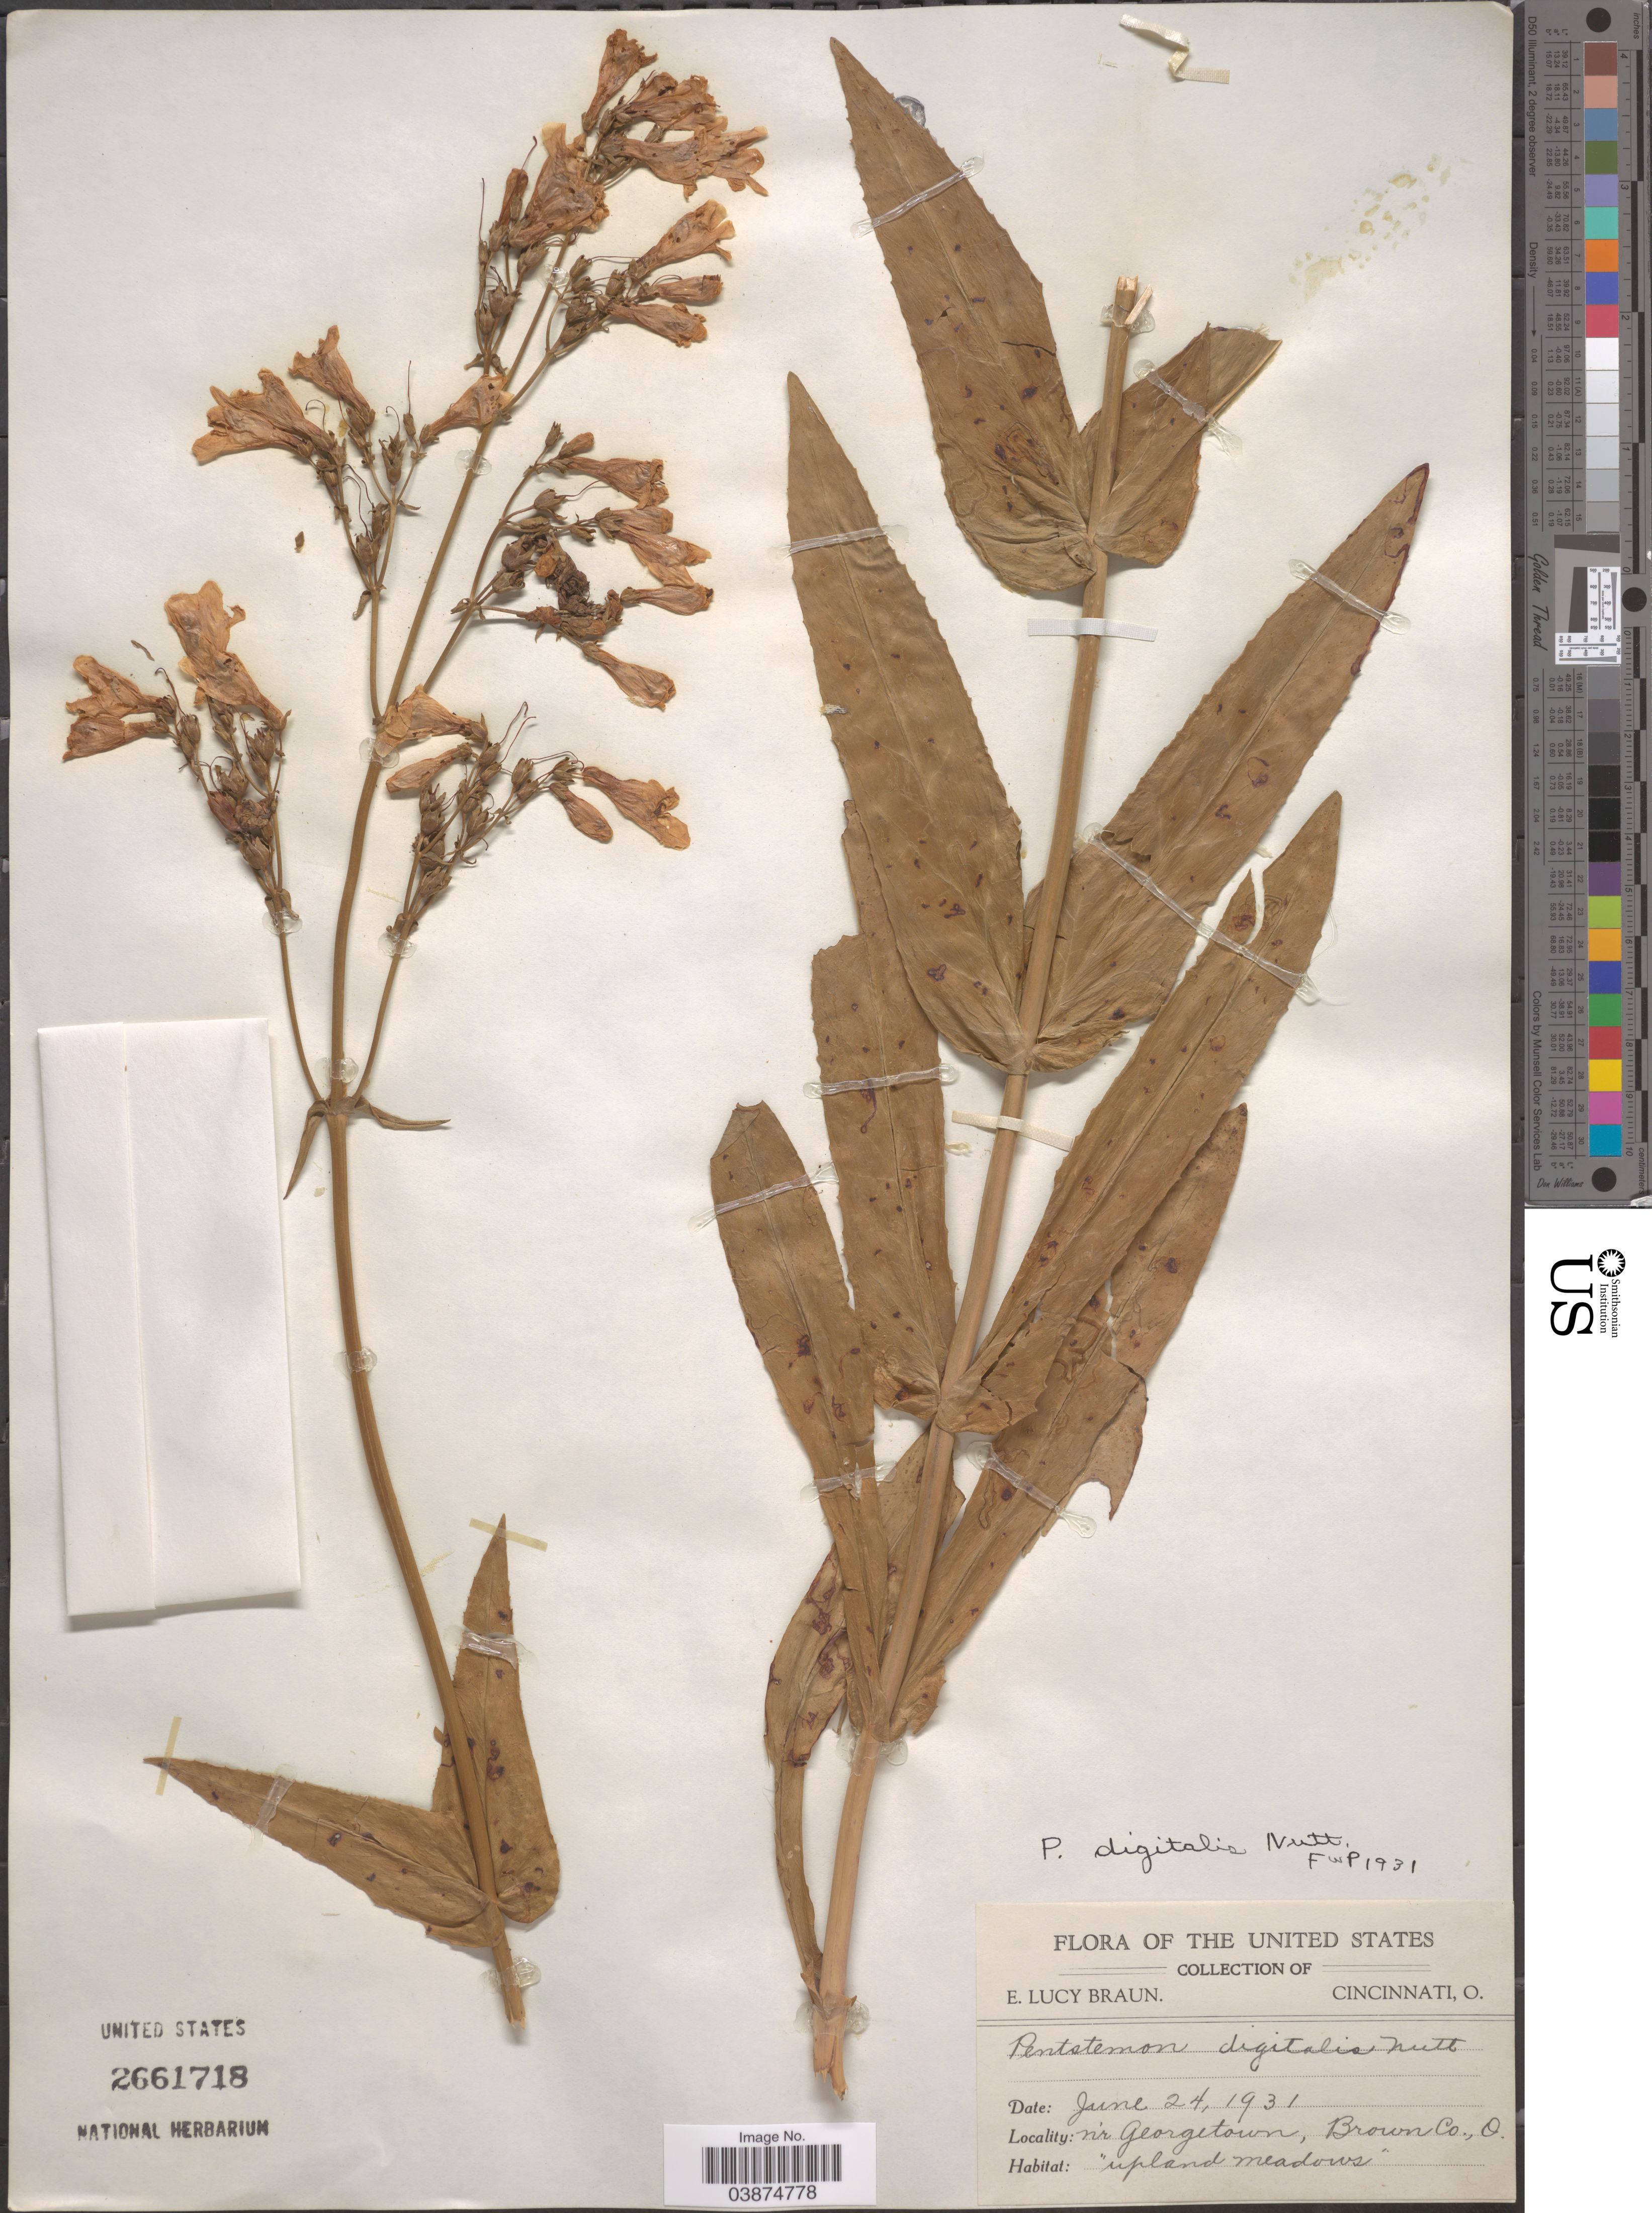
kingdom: Plantae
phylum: Tracheophyta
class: Magnoliopsida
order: Lamiales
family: Plantaginaceae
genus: Penstemon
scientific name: Penstemon digitalis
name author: Nutt. ex Sims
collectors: E. L. Braun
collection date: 1931-06-24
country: United States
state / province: Ohio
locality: Nr Georgetown, Brown Co.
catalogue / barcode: US 2661718